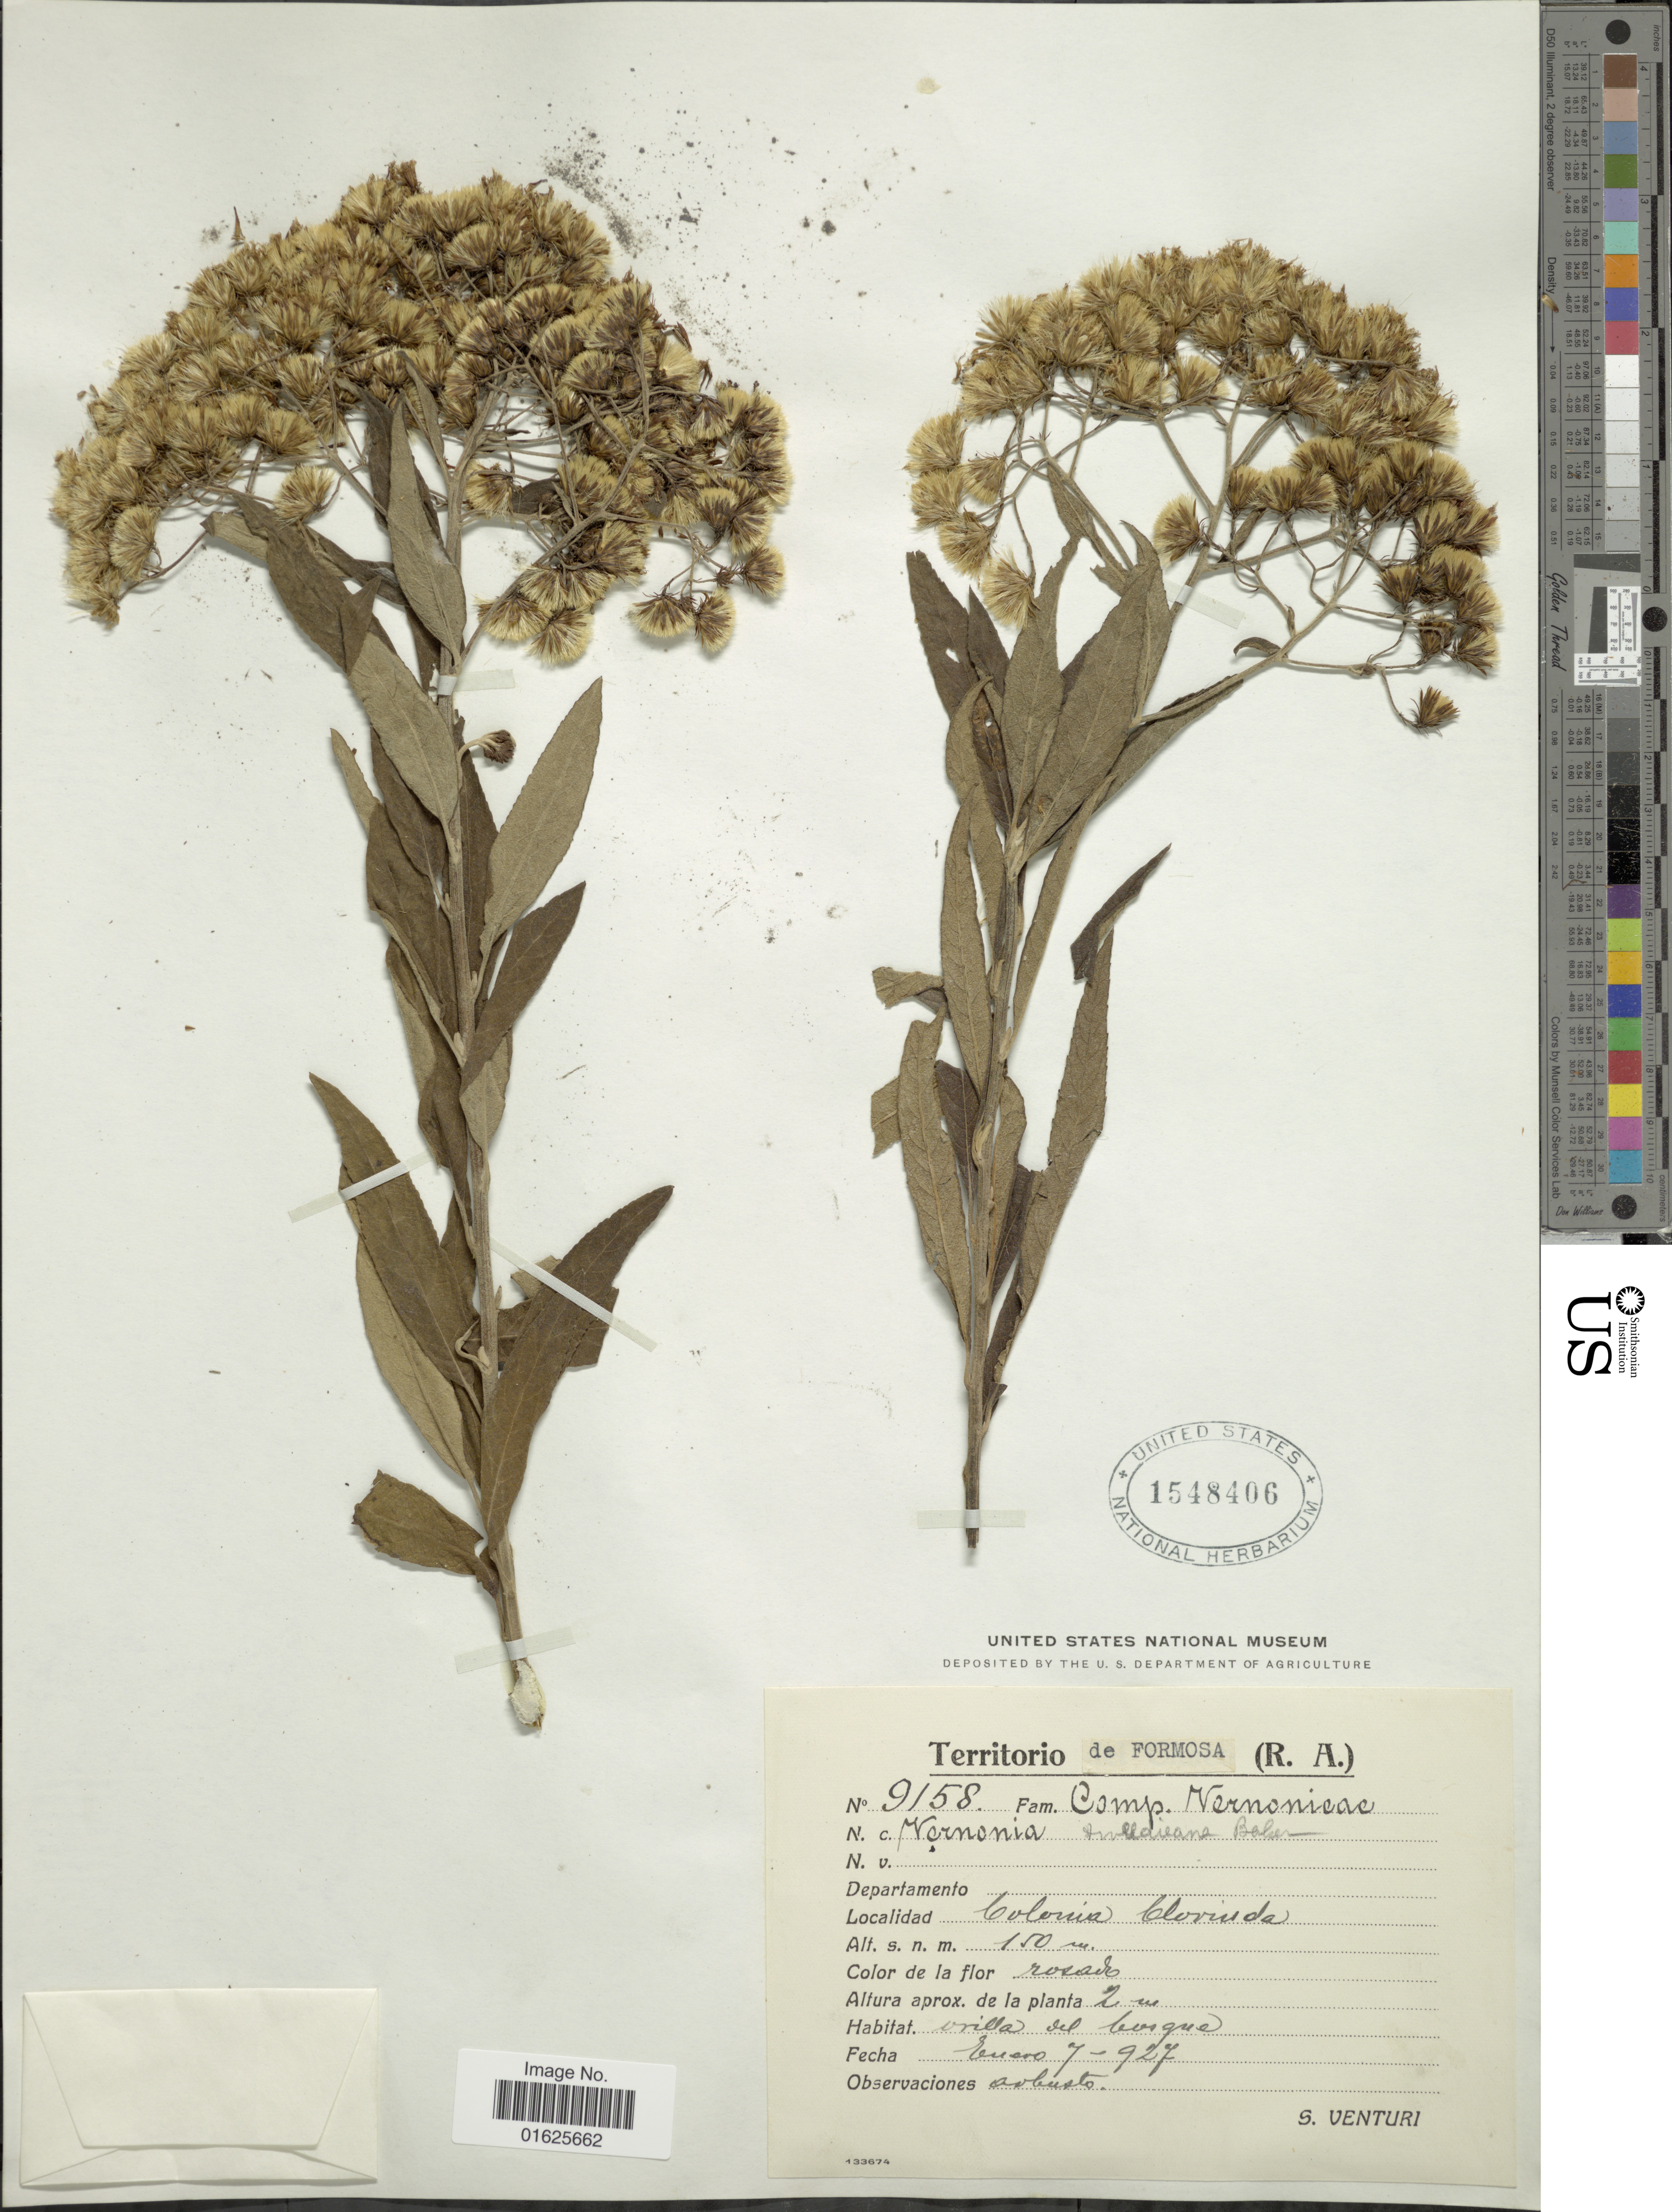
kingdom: Plantae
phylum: Tracheophyta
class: Magnoliopsida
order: Asterales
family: Asteraceae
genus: Vernonanthura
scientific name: Vernonanthura tweedieana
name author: (Baker) H. Rob.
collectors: S. Venturi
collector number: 9158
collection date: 1927-01-07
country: Argentina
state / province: Formosa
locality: Colonia Clorinda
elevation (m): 150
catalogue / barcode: US 1548406